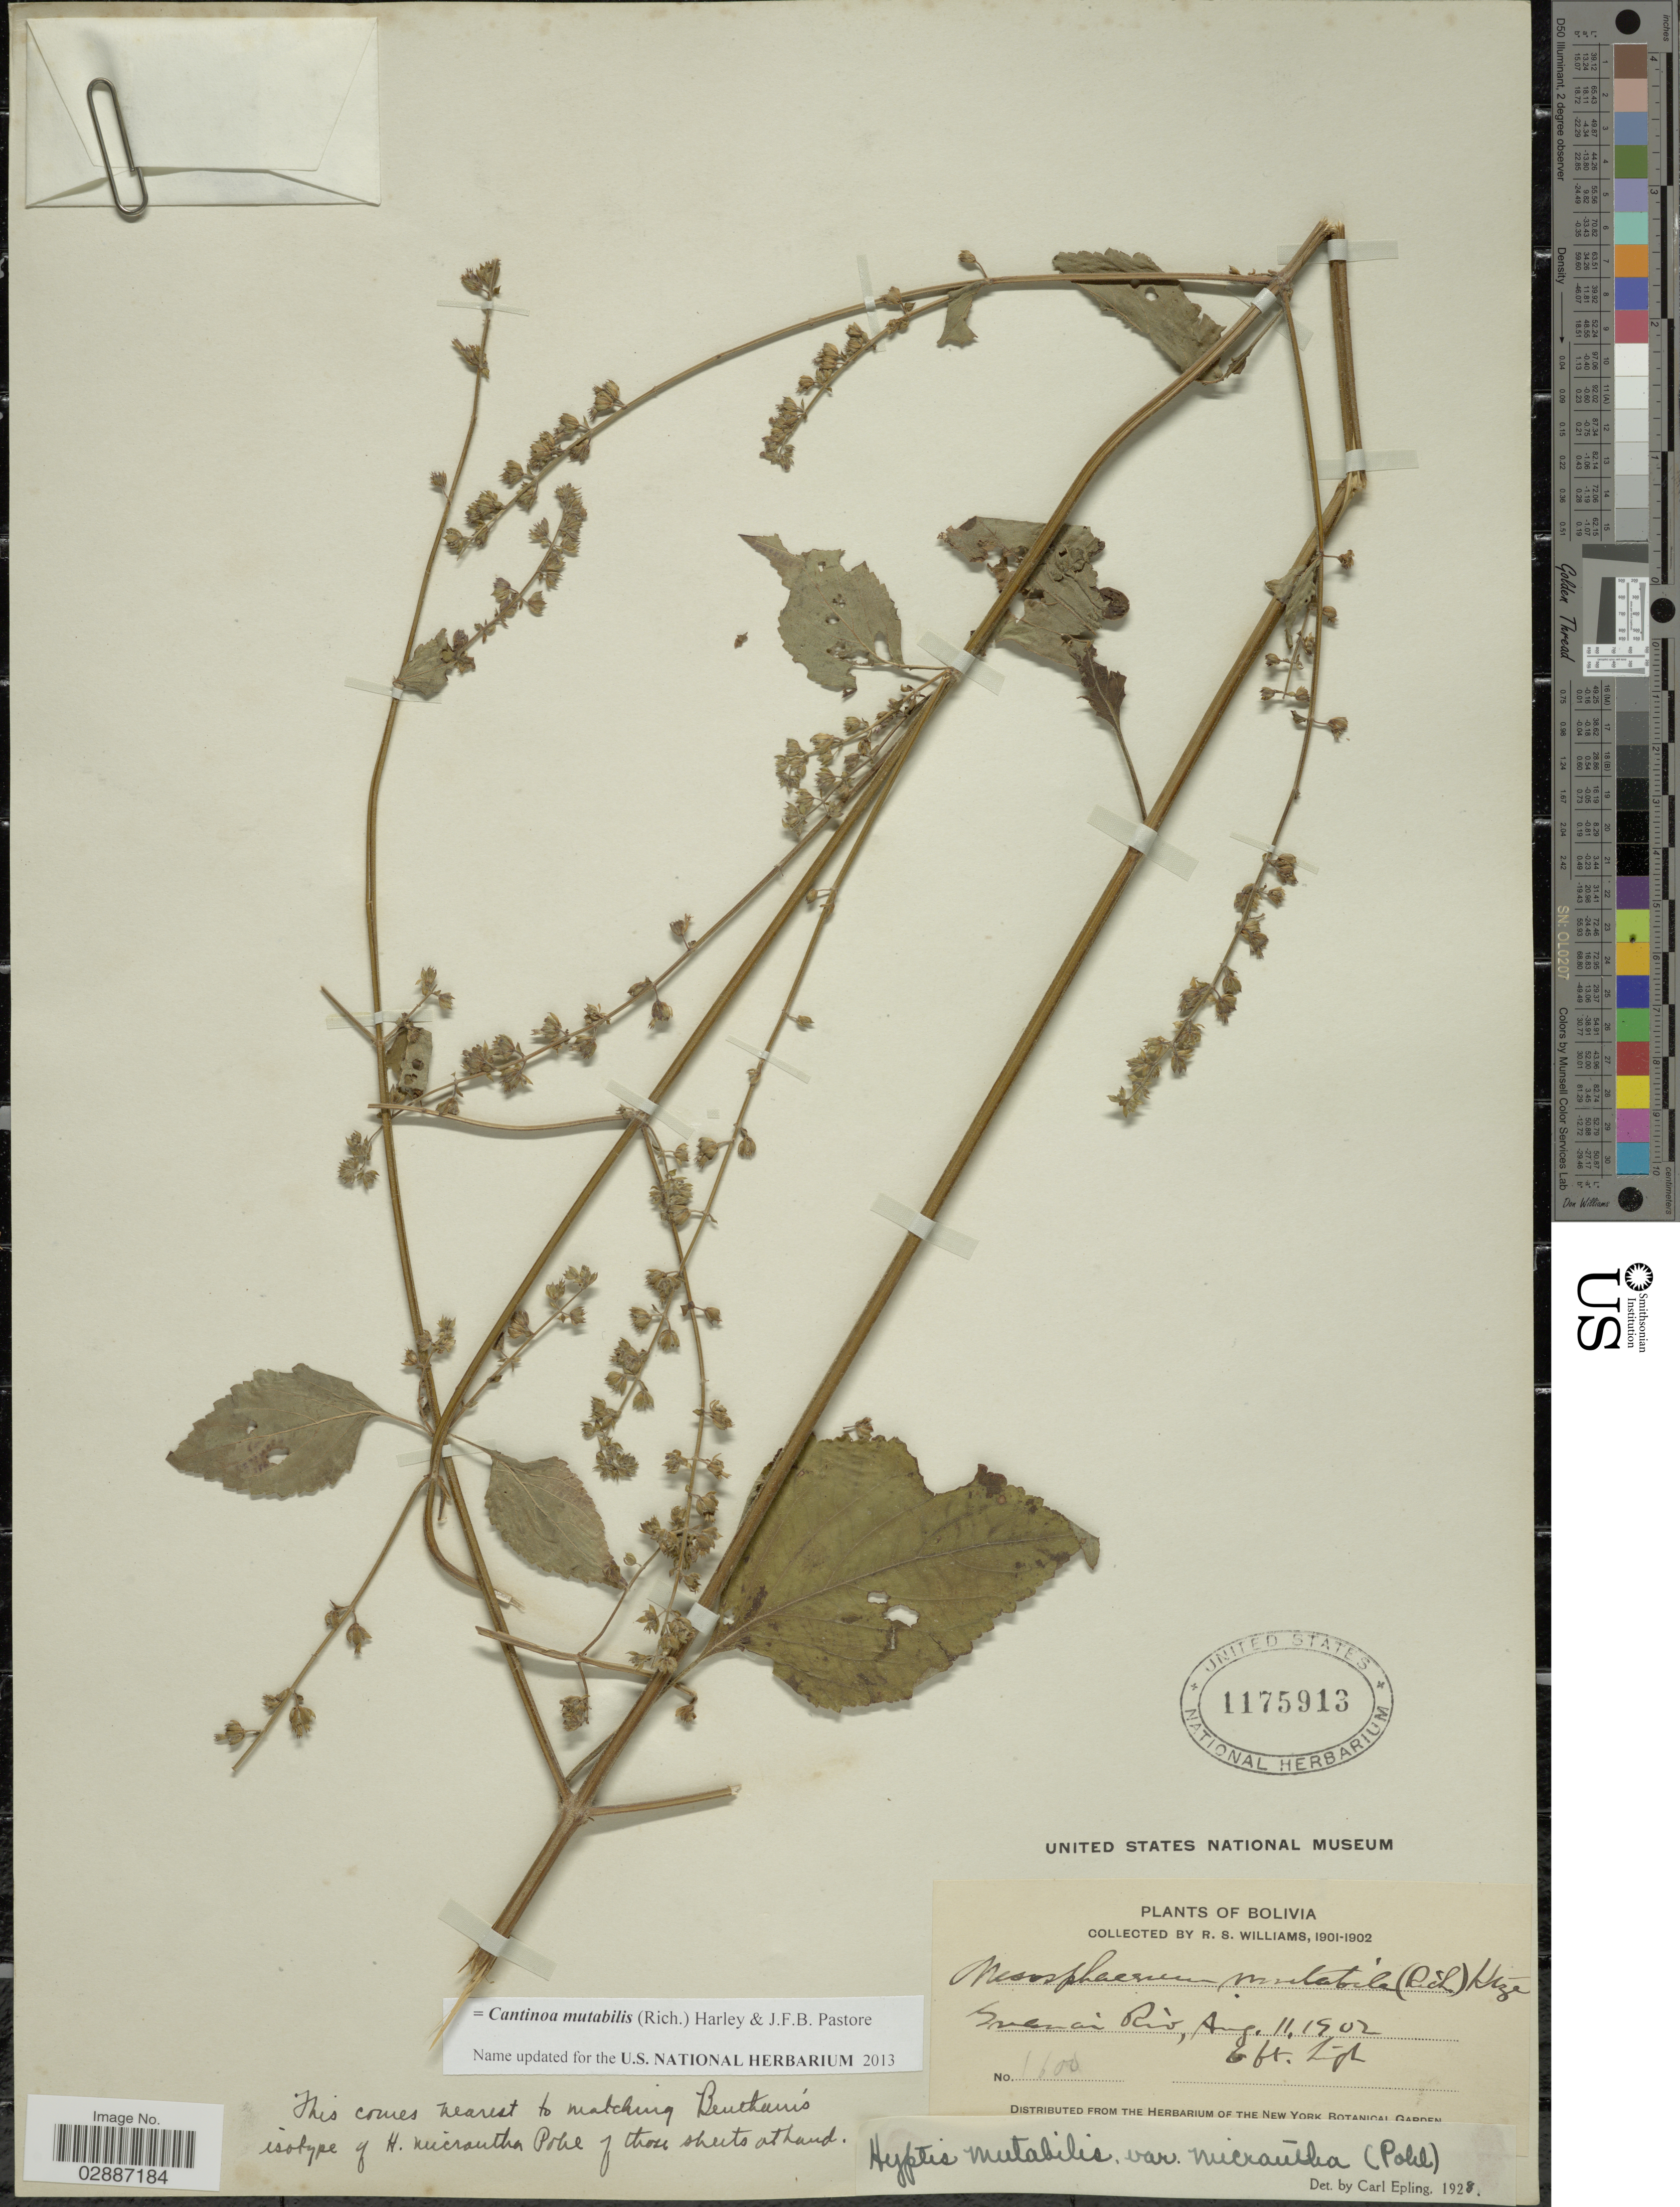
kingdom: Plantae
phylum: Tracheophyta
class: Magnoliopsida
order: Lamiales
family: Lamiaceae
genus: Cantinoa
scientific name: Cantinoa mutabilis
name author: (Epling) Harley & J.F.B. Pastore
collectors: R. S. Williams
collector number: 1600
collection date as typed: Aug. 11, 1901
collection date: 1902-08-11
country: Bolivia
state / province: La Paz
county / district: Franz Tamayo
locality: Rio Guanay (vicinity of Inglis-Inglis)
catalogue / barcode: US 1175913